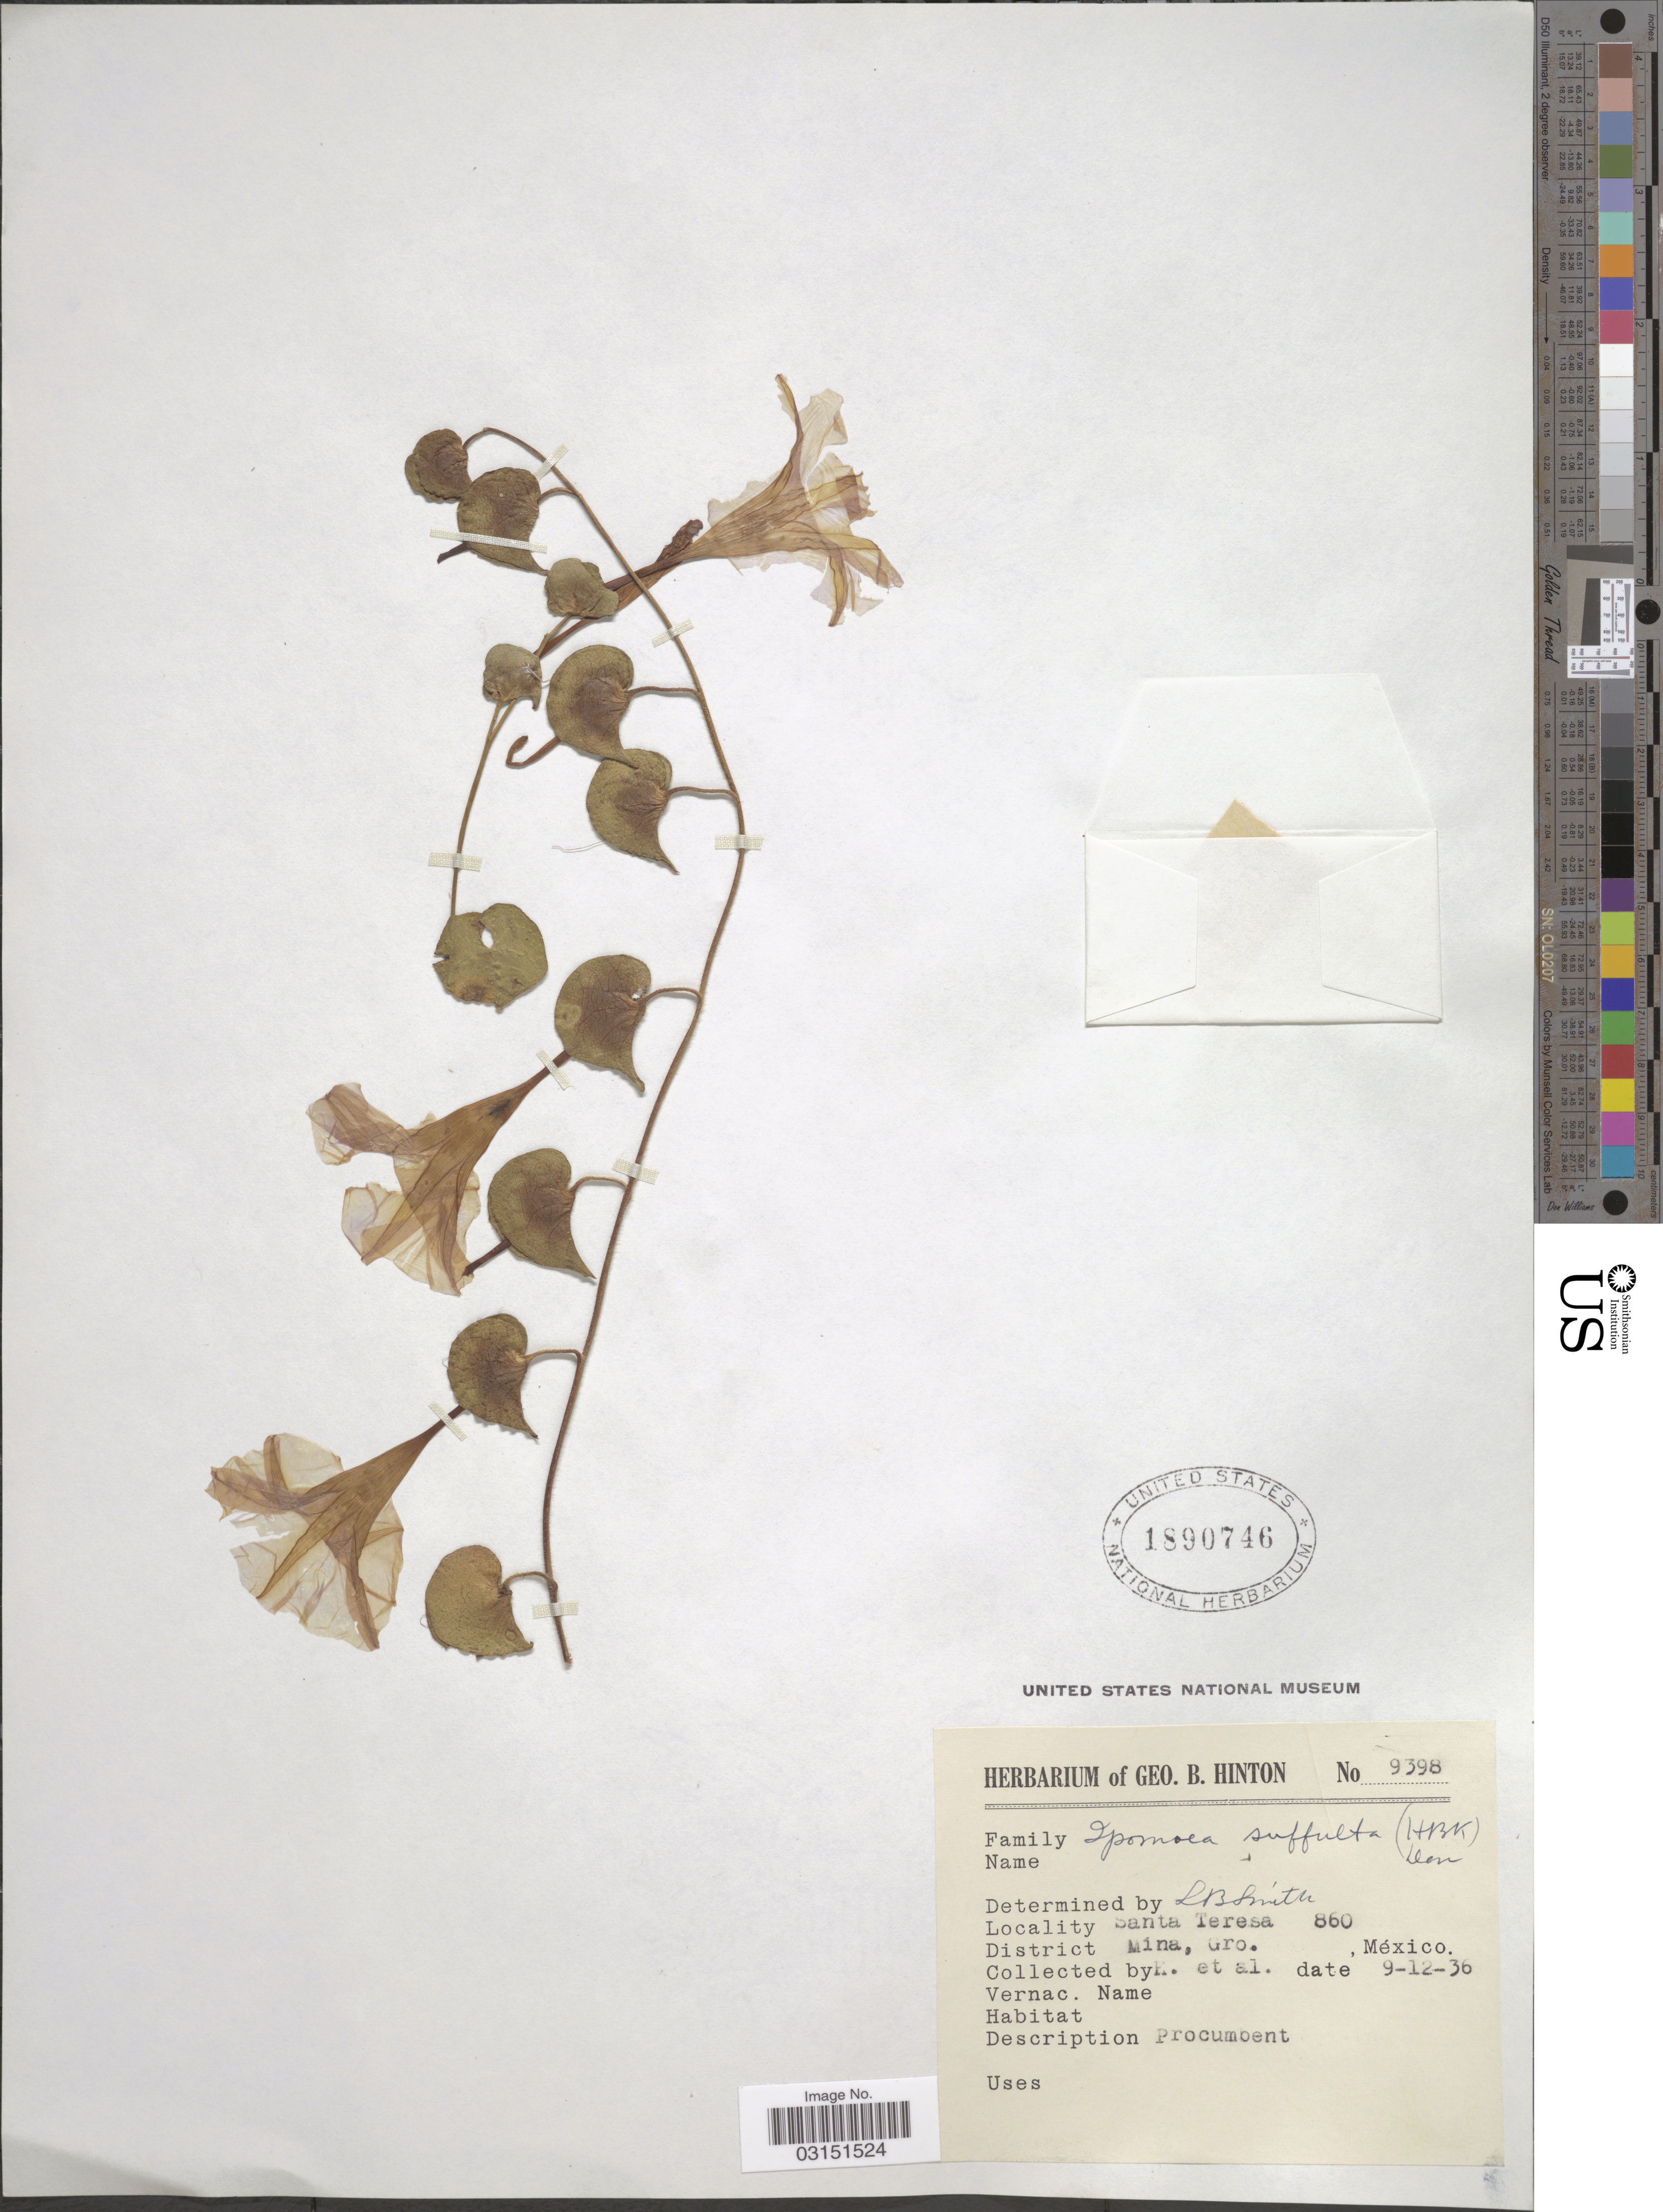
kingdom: Plantae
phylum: Tracheophyta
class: Magnoliopsida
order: Solanales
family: Convolvulaceae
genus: Ipomoea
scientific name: Ipomoea suffulta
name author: (Kunth) G. Don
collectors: G. B. Hinton & et al.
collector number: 9398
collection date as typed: Transcribed d/m/y: 9/12/36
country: Mexico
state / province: Guerrero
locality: Santa Teresa. District Mina.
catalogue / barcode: US 1890746